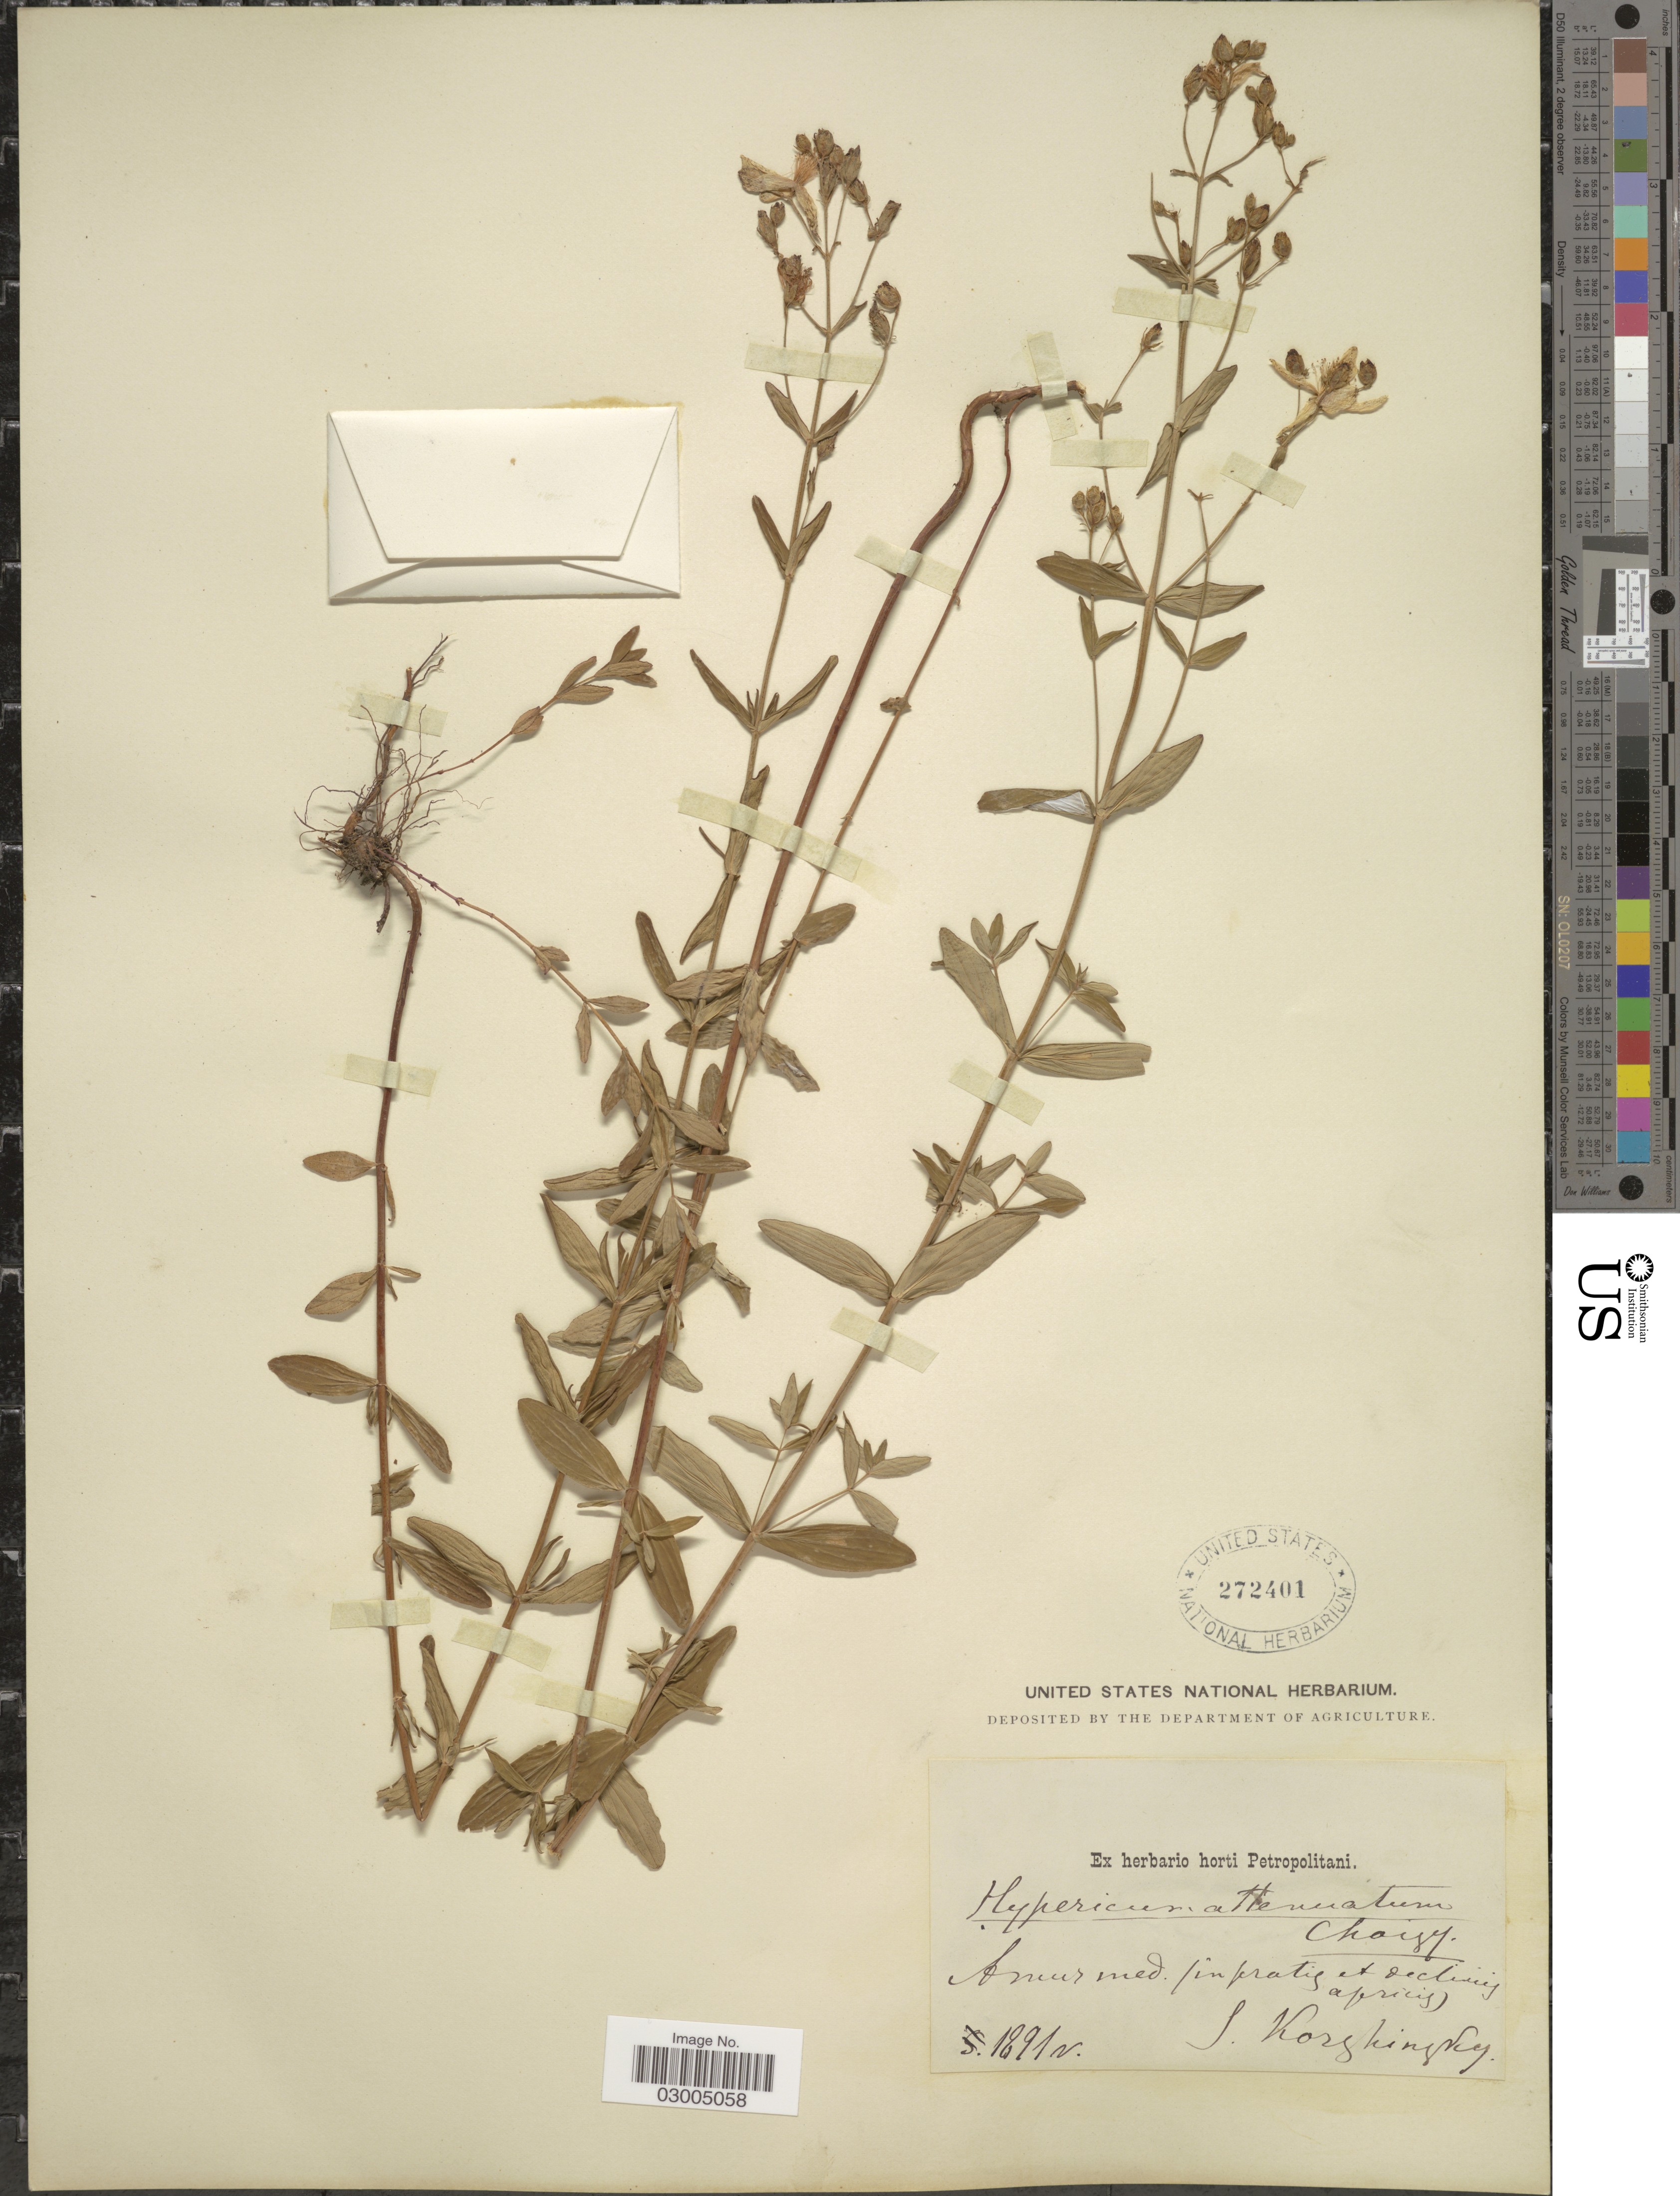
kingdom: Plantae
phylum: Tracheophyta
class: Magnoliopsida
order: Malpighiales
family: Hypericaceae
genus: Hypericum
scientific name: Hypericum attenuatum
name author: Fisch. ex Choisy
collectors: S. Korzhinsky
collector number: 1291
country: Russian Federation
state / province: Amur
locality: Amur med (in pratis et declivius apricus).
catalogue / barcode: US 272401